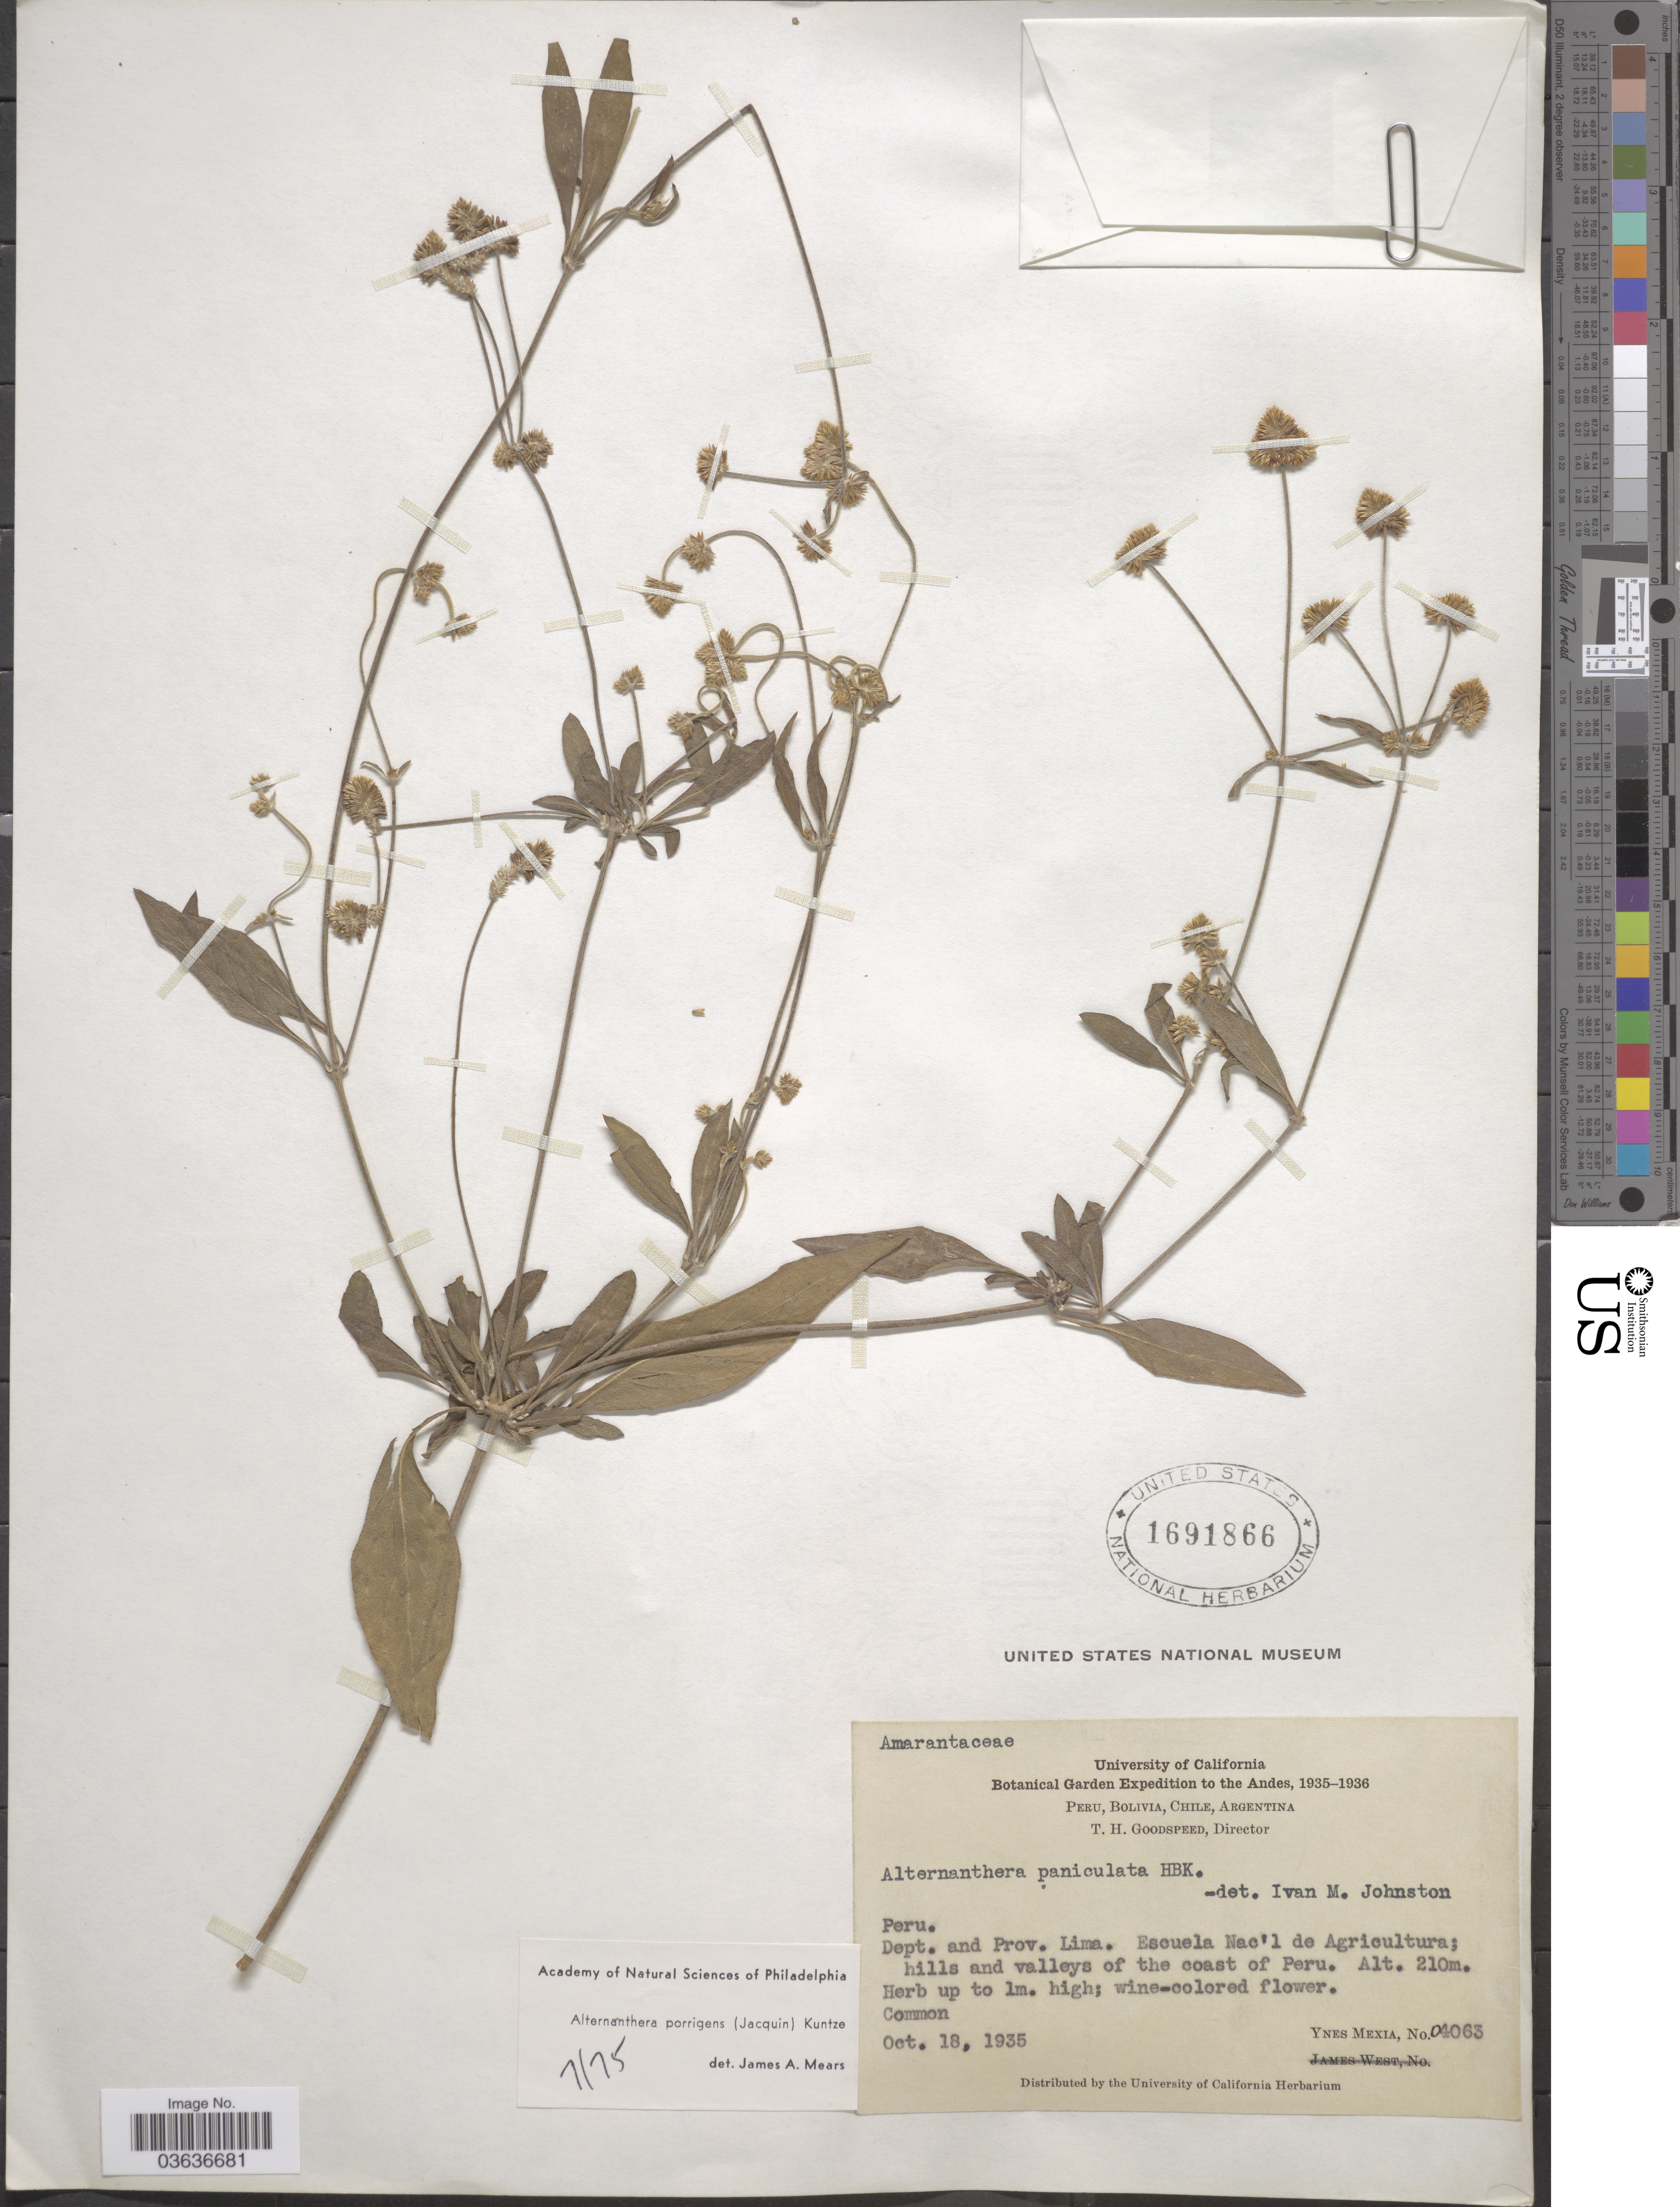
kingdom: Plantae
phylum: Tracheophyta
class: Magnoliopsida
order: Caryophyllales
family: Amaranthaceae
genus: Alternanthera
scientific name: Alternanthera porrigens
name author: (Jacq.) Kuntze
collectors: Y. Mexia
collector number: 04063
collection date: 1935-10-18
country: Peru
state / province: Lima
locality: Andes. Dept. and Prov. Lima. Escuela Nac'l de Agricultura; hills and valleys of the coast of Peru.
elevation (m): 210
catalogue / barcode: US 1691866